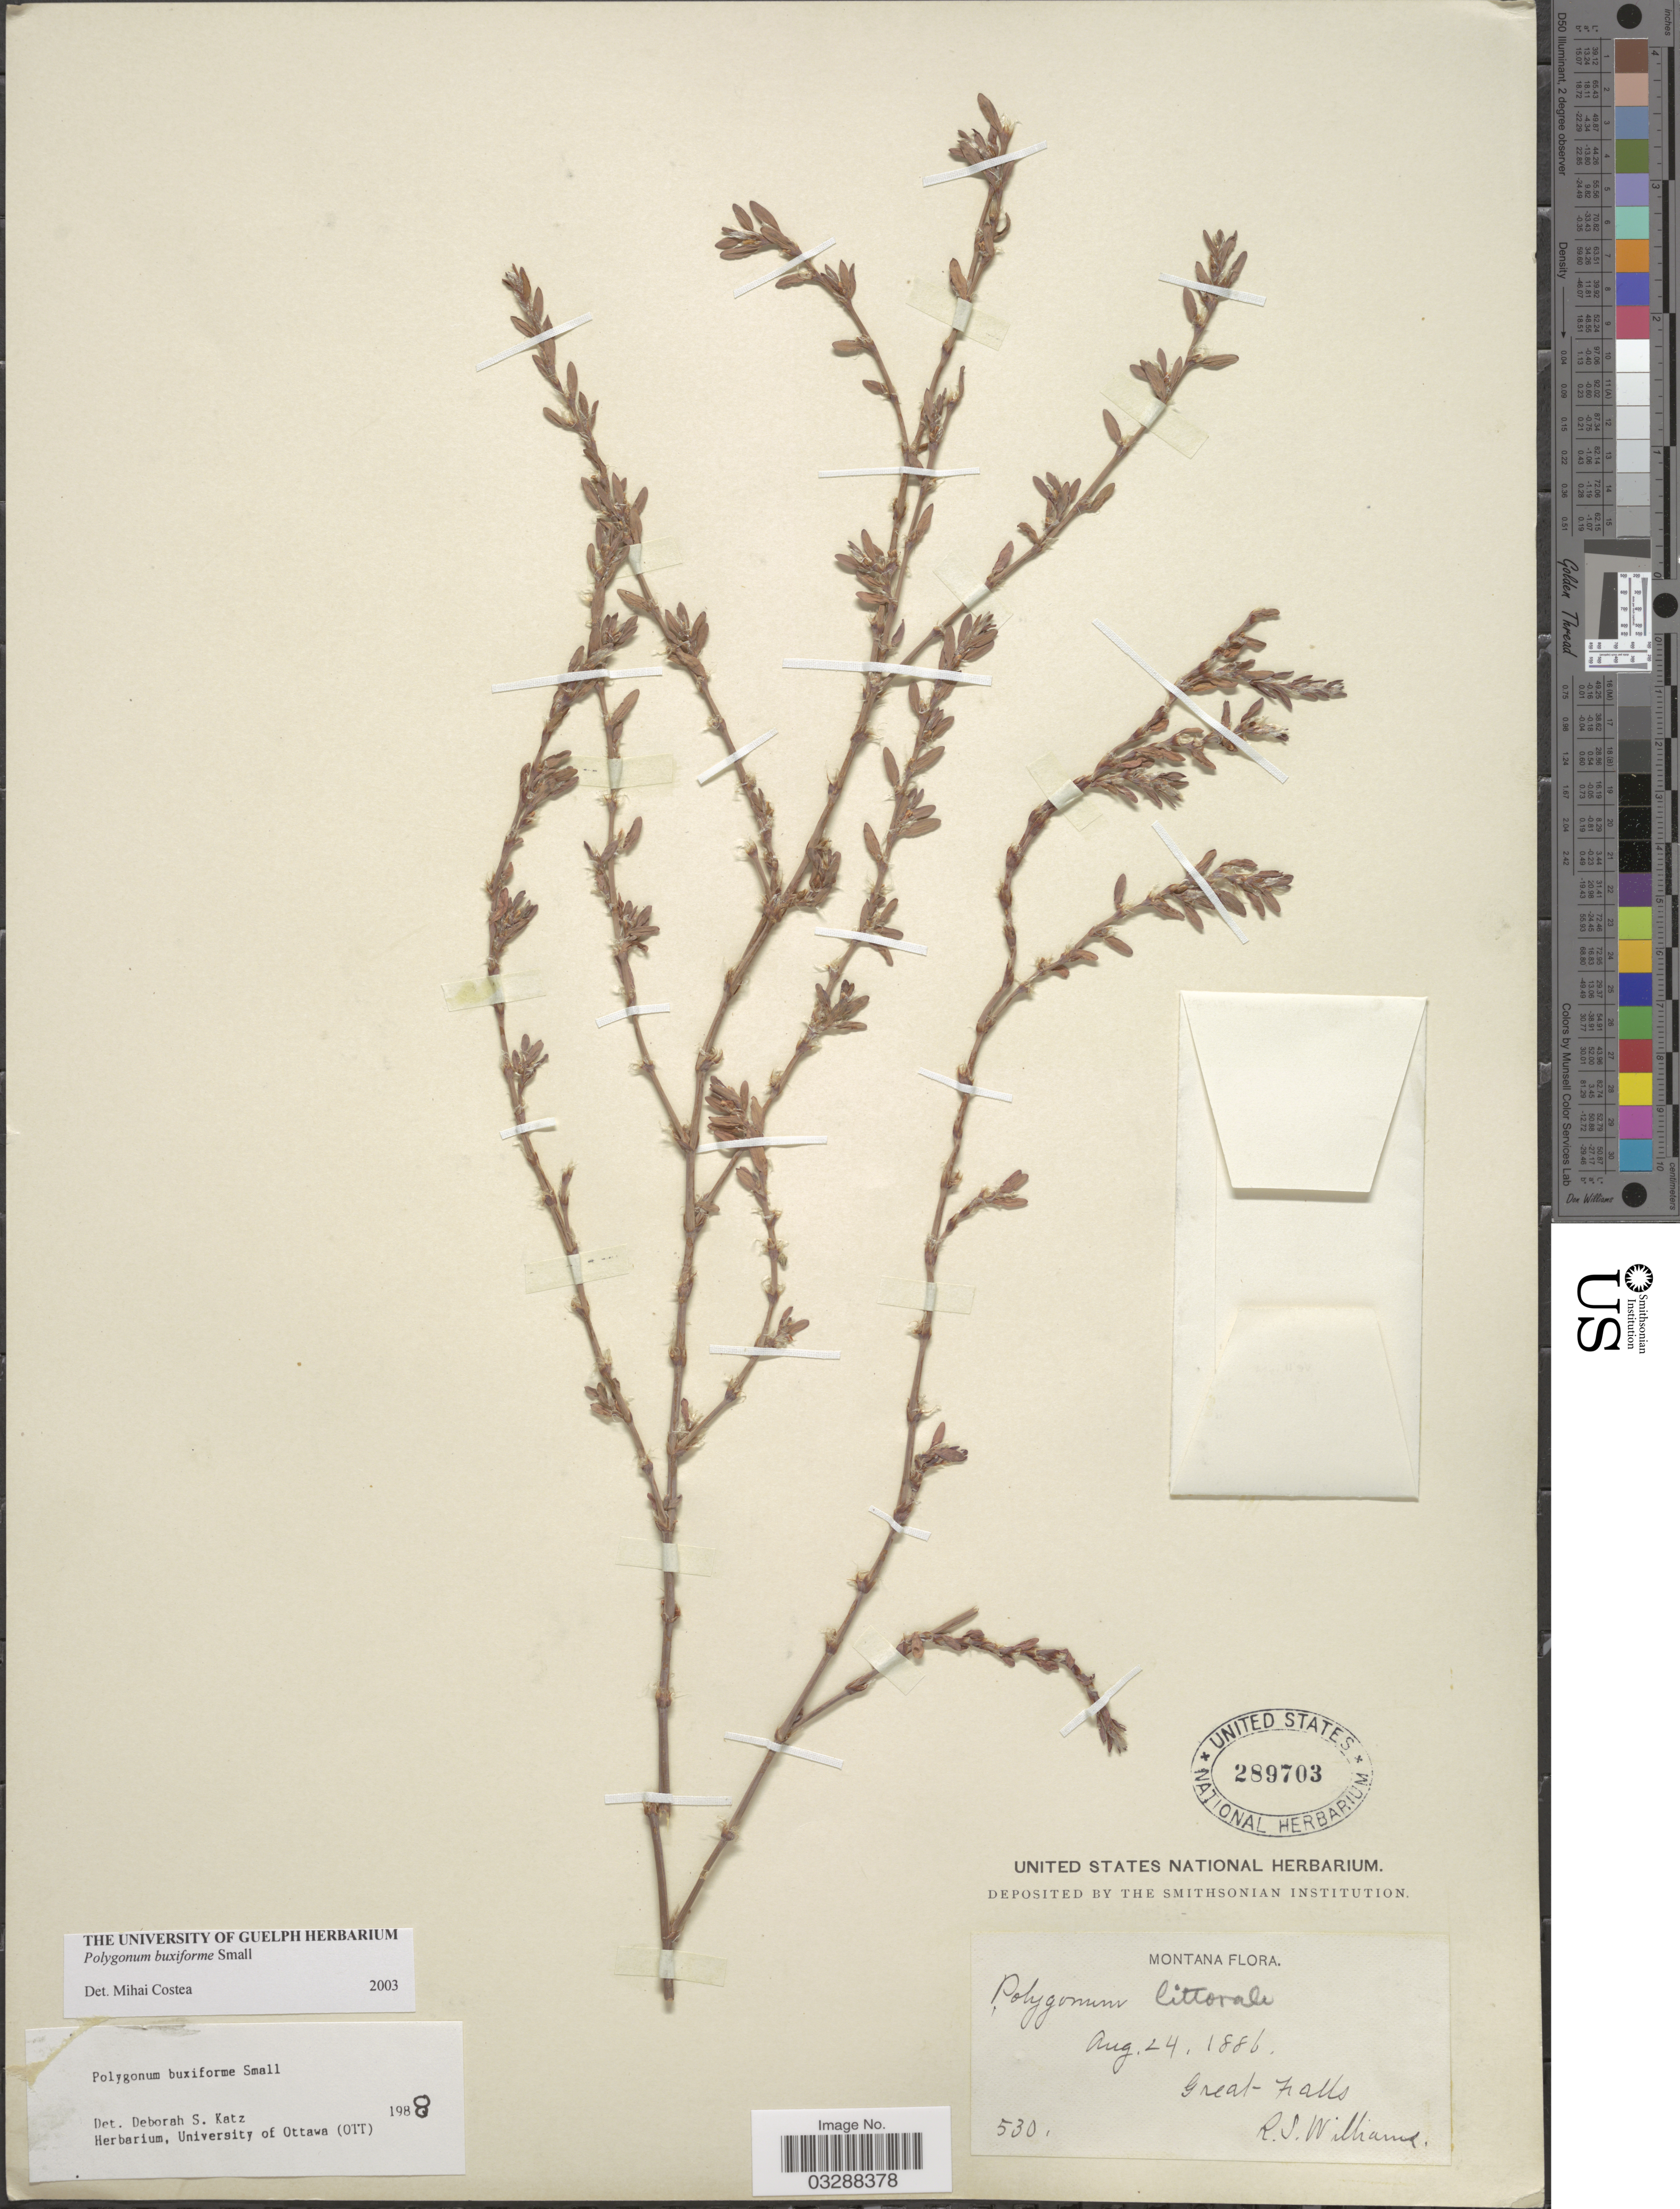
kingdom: Plantae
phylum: Tracheophyta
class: Magnoliopsida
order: Caryophyllales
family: Polygonaceae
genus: Polygonum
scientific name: Polygonum buxiforme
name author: Small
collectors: R. S. Williams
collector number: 530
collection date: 1886-08-24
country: United States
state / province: Montana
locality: Great Falls.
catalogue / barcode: US 289703